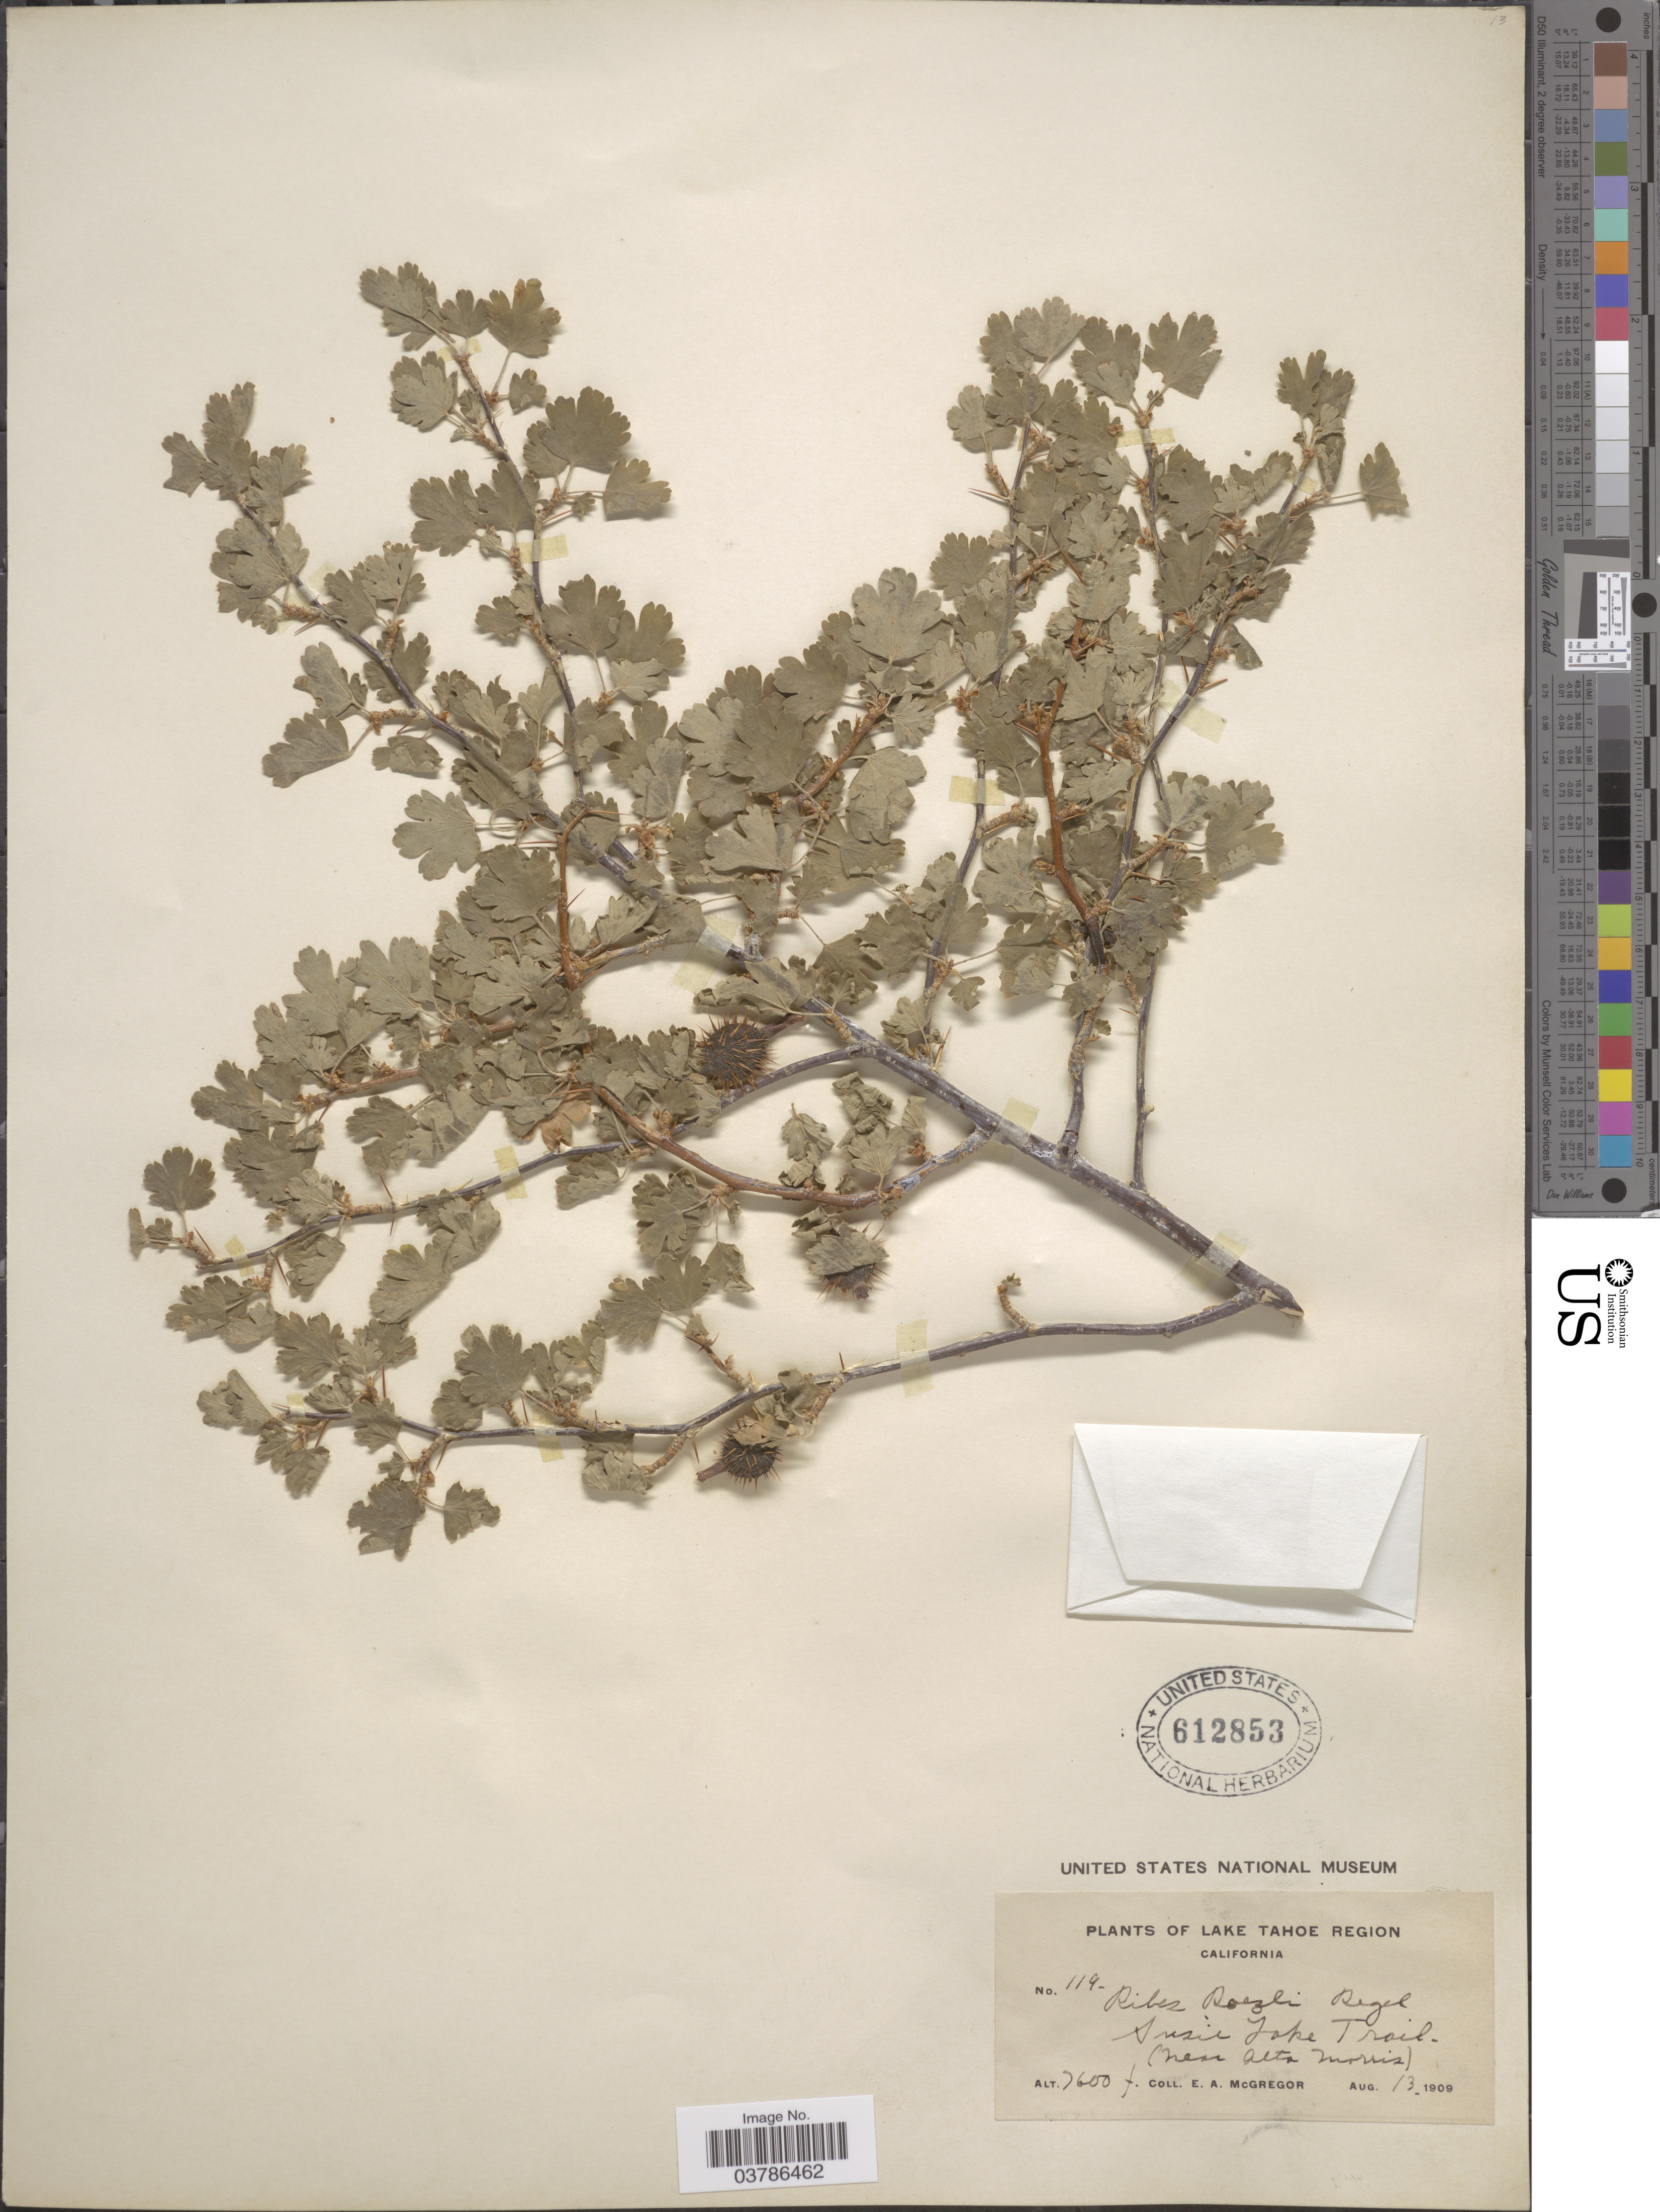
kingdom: Plantae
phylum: Tracheophyta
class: Magnoliopsida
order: Saxifragales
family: Grossulariaceae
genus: Ribes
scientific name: Ribes roezlii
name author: Regel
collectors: E. A. McGregor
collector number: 119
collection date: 1909-08-13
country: United States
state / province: California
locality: Lake Tahoe Region. Susie Lake Trail. (near Alta Morris).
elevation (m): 2316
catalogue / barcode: US 612853